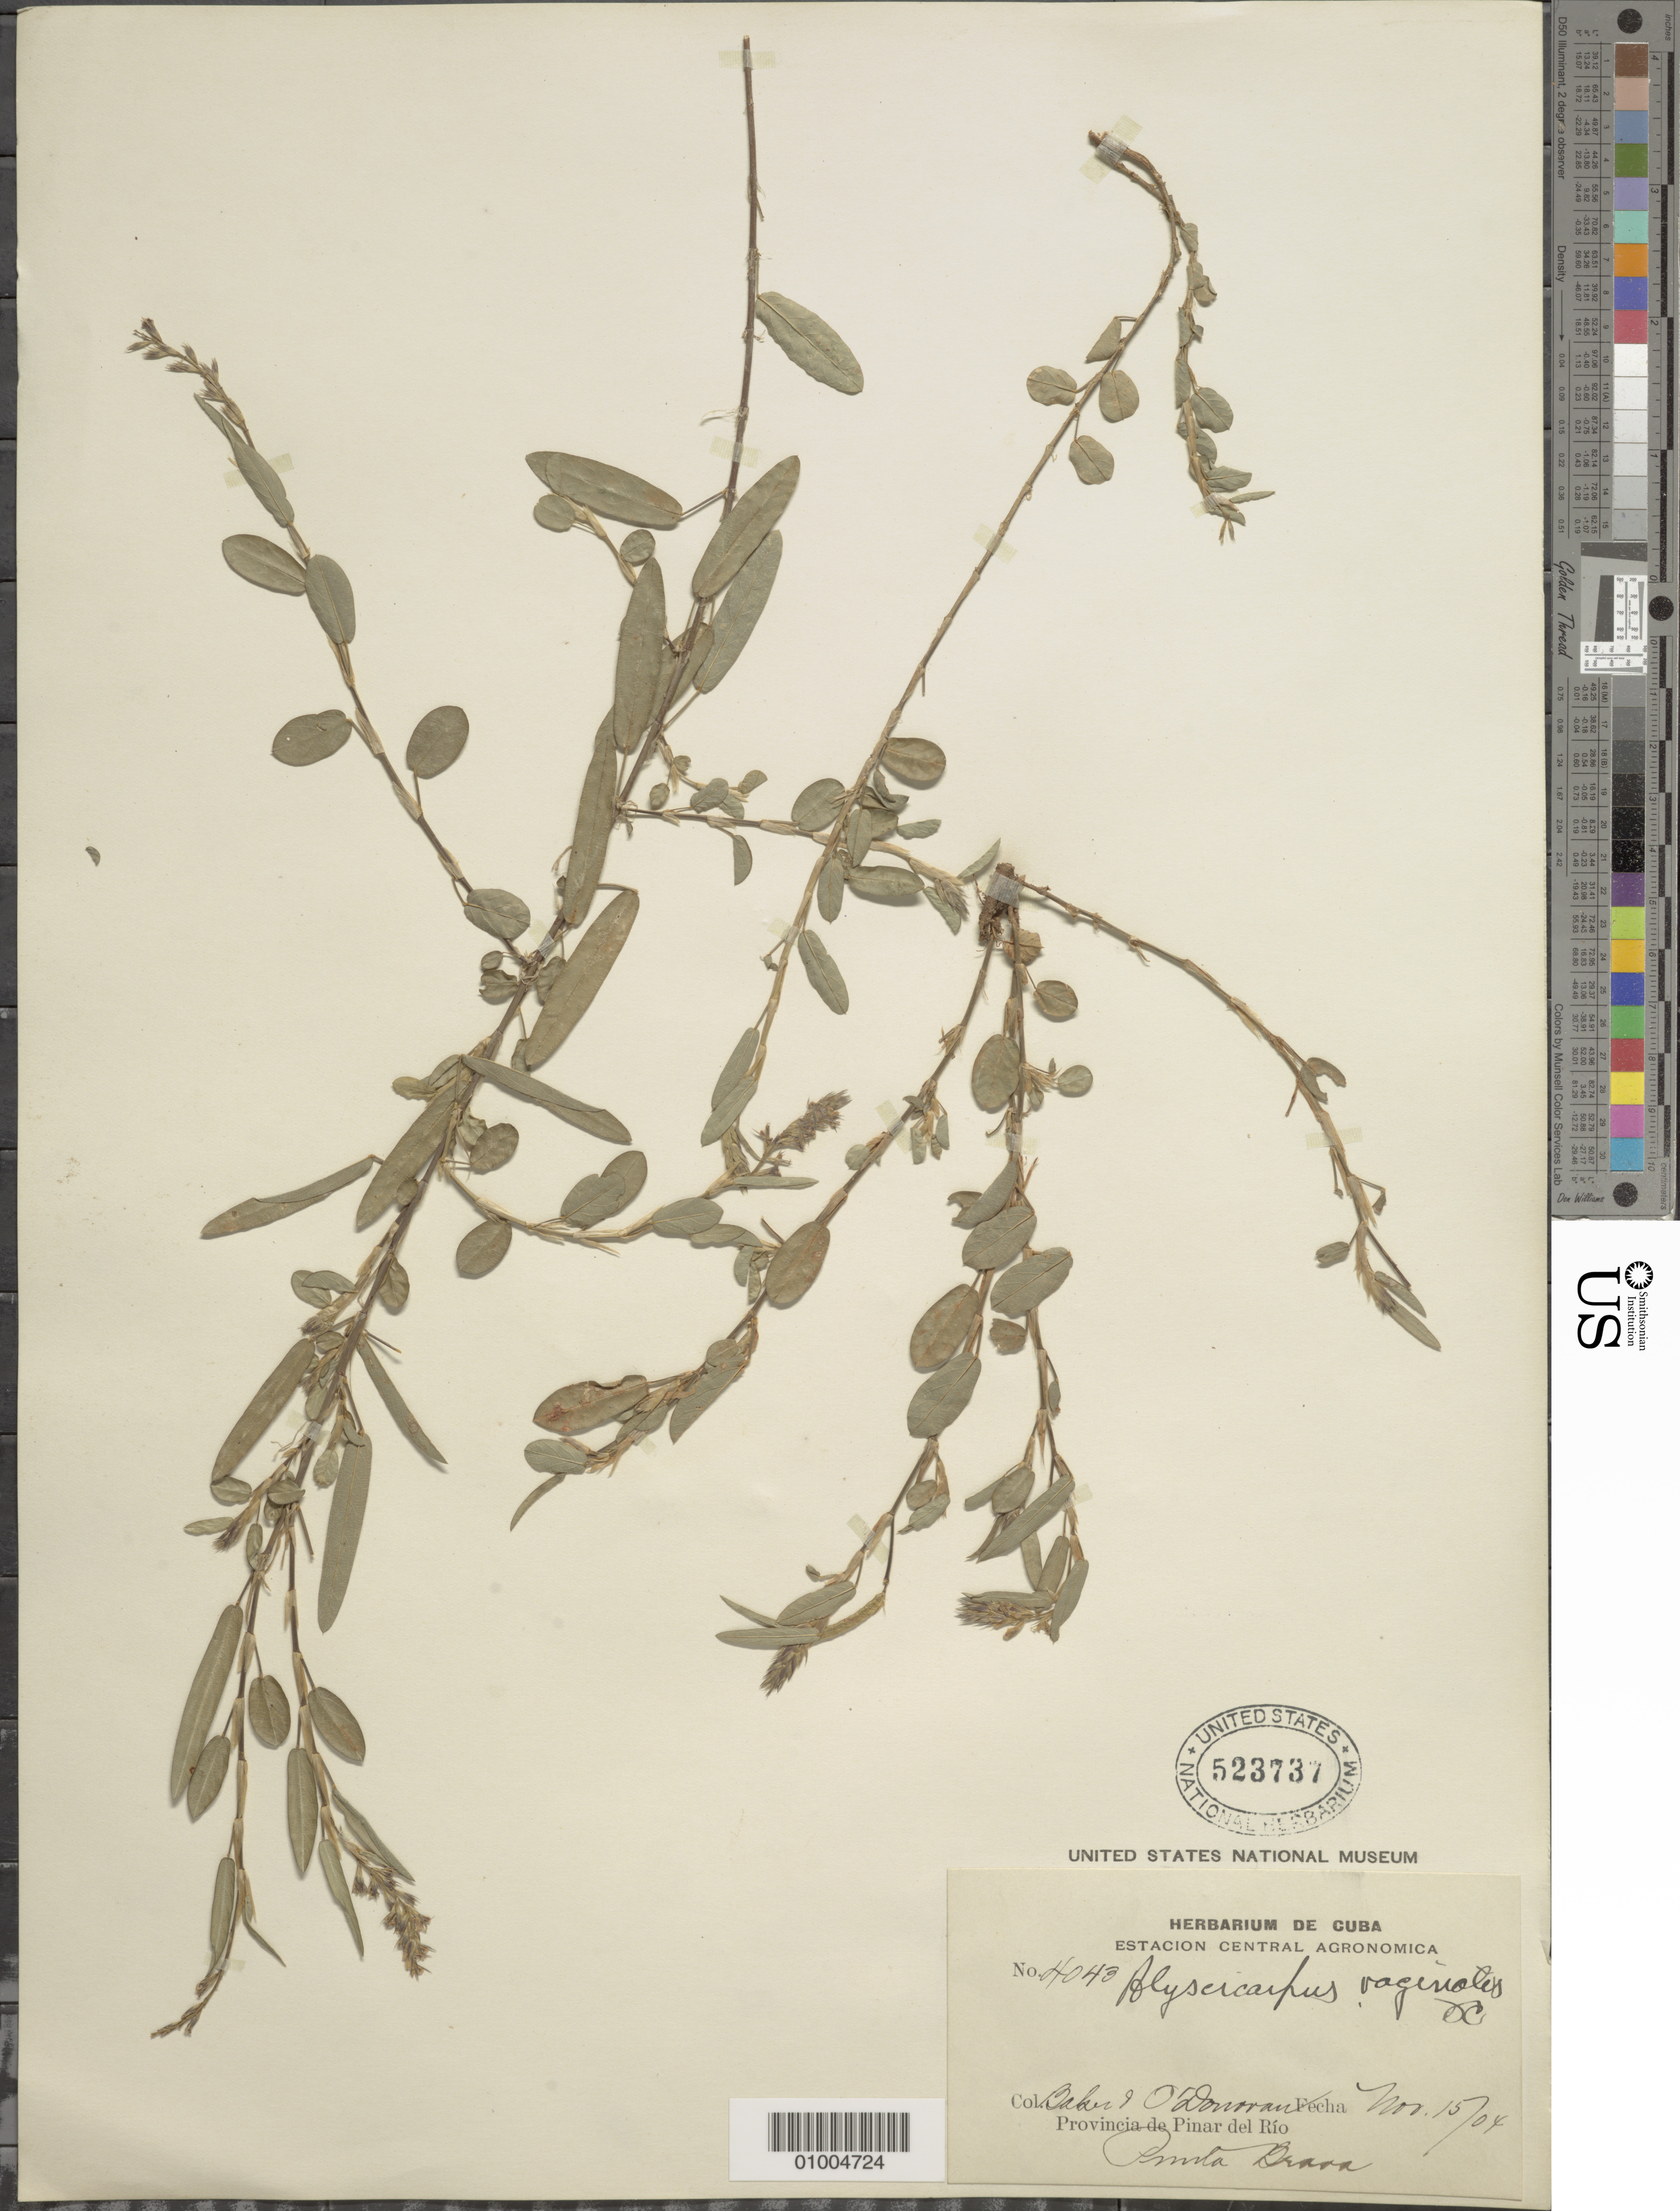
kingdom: Plantae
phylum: Tracheophyta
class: Magnoliopsida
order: Fabales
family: Fabaceae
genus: Alysicarpus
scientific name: Alysicarpus vaginalis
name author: (L.) DC.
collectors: C. F. Baker & E. O'Donovan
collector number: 4043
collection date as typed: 15 Nov 1904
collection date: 1904-11-15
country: Cuba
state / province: Pinar del Rio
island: Cuba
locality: Pinar del Rio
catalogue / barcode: US 523737